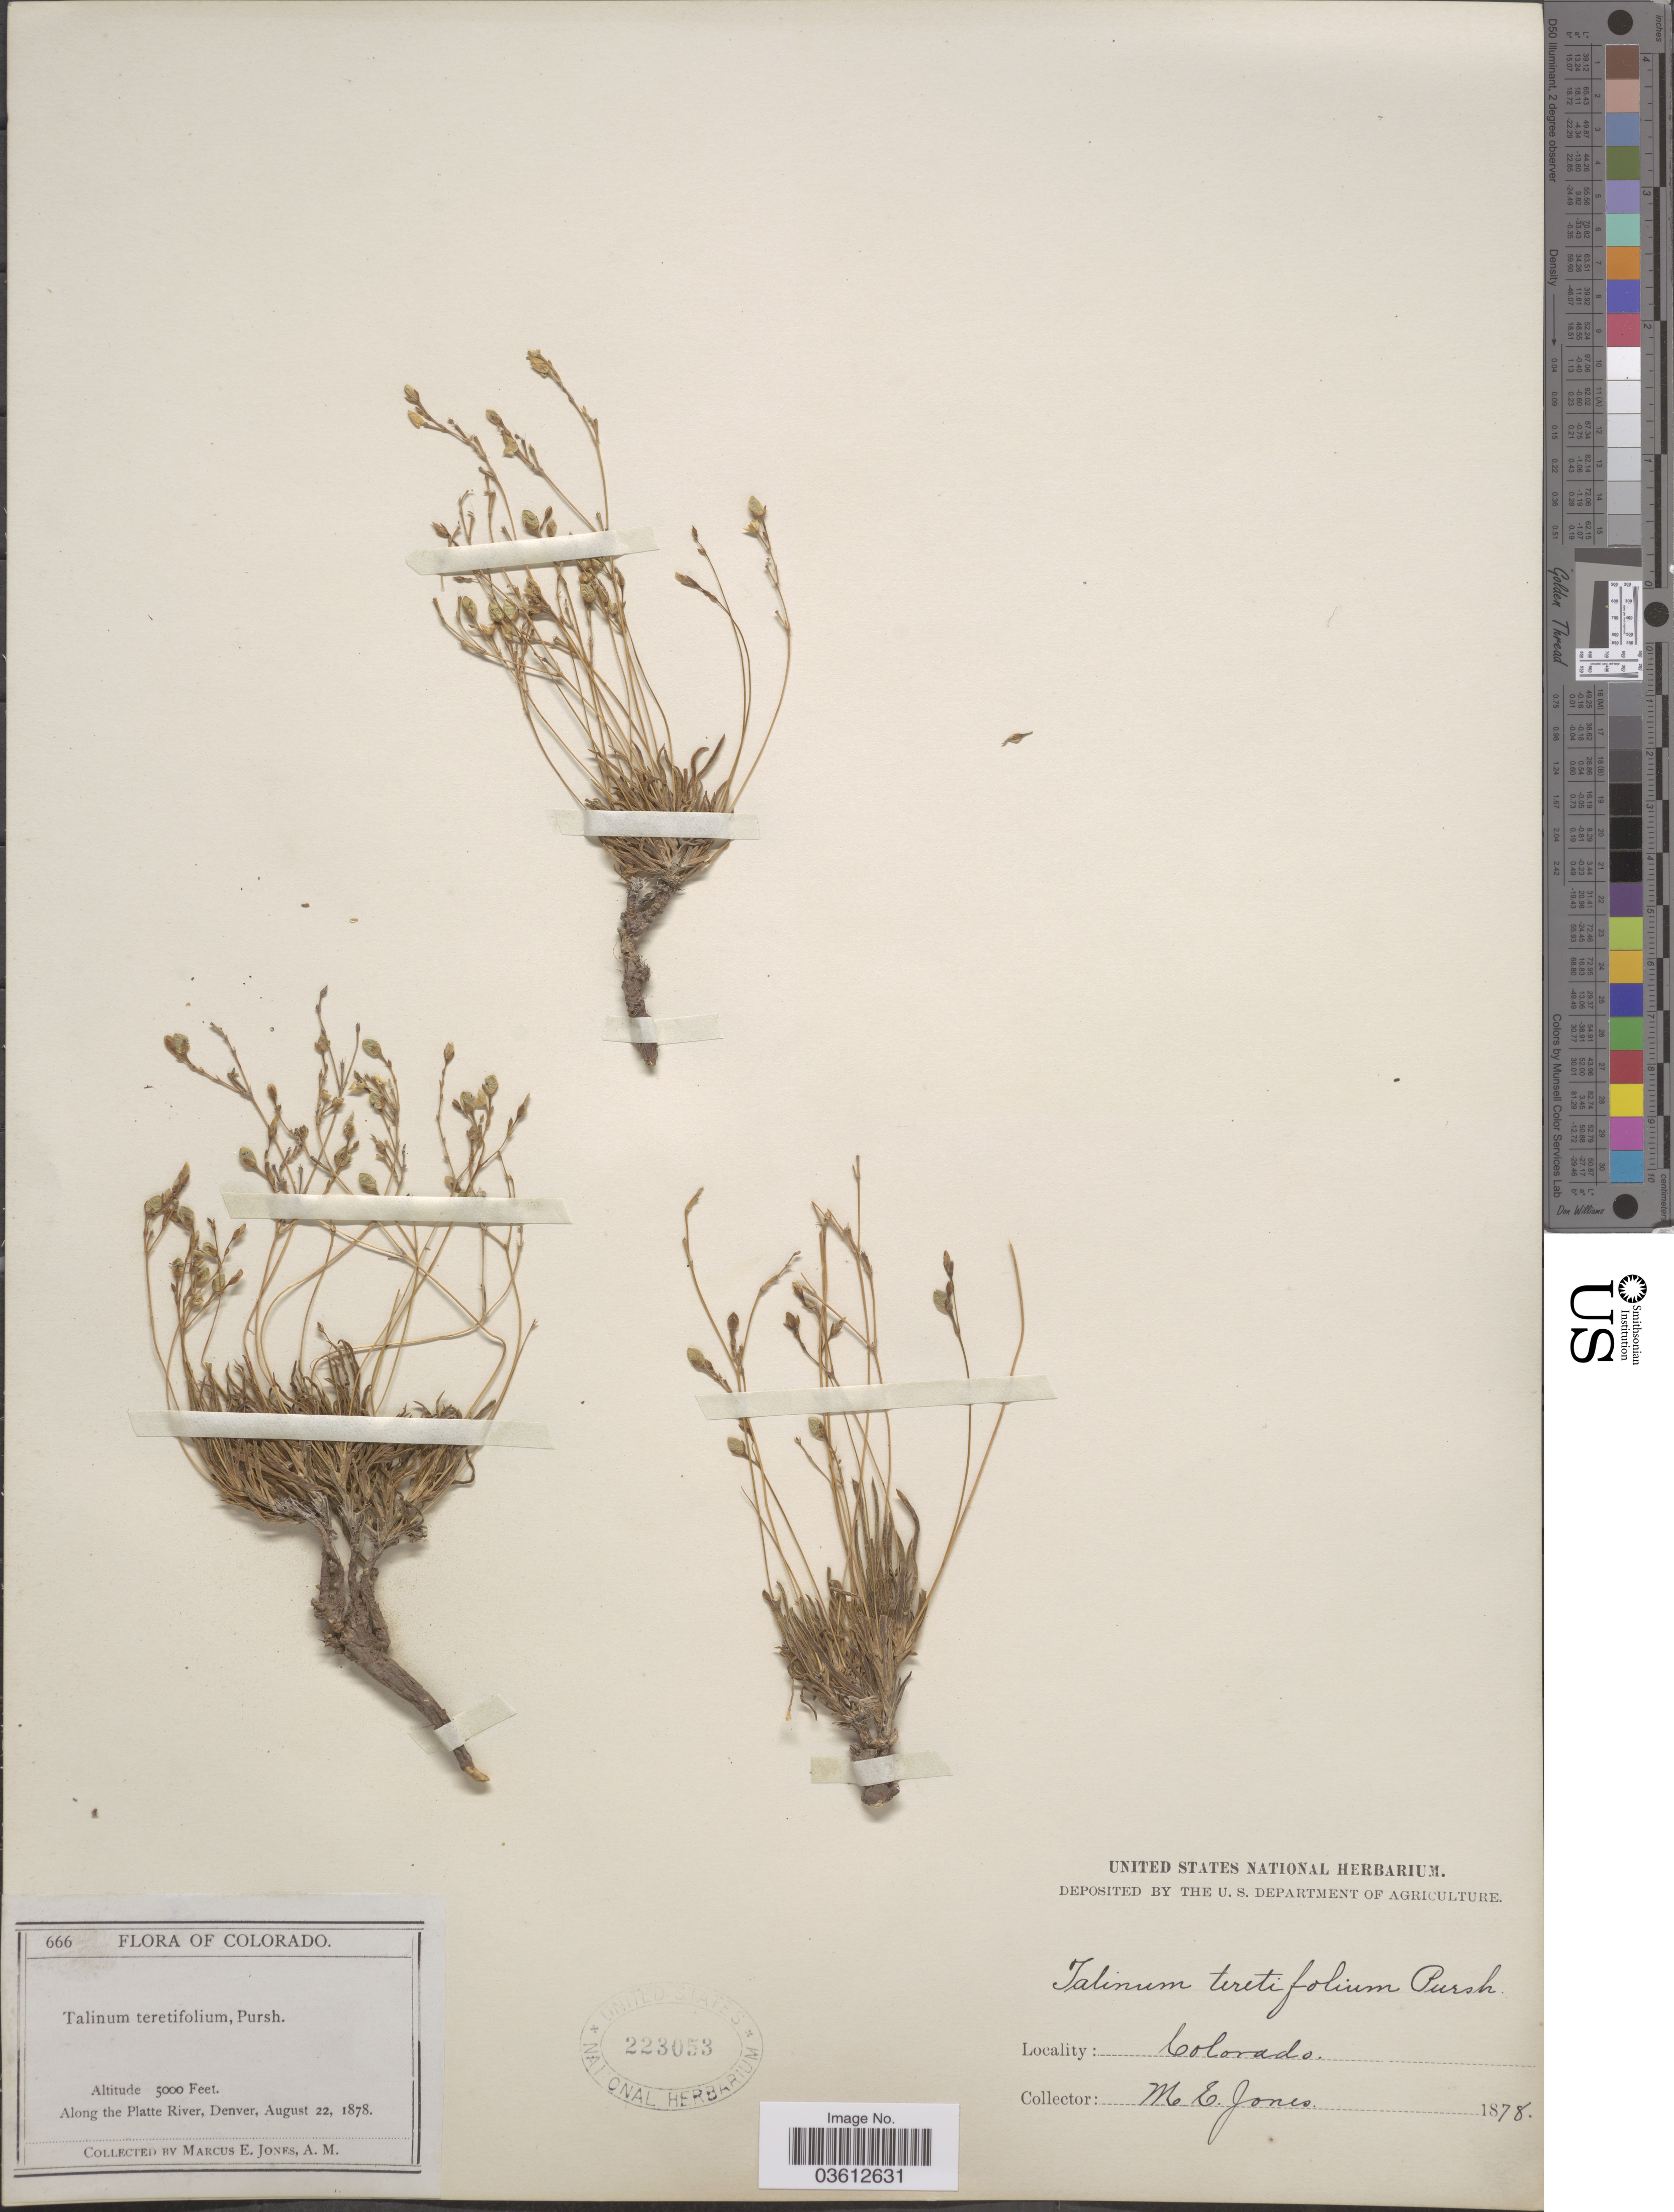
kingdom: Plantae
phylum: Tracheophyta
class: Magnoliopsida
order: Caryophyllales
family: Talinaceae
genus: Talinum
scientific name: Talinum parviflorum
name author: Nutt.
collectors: M. E. Jones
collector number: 666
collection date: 1878-08-22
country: United States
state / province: Colorado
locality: Along the Platte River, Denver.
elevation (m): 1524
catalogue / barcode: US 223053